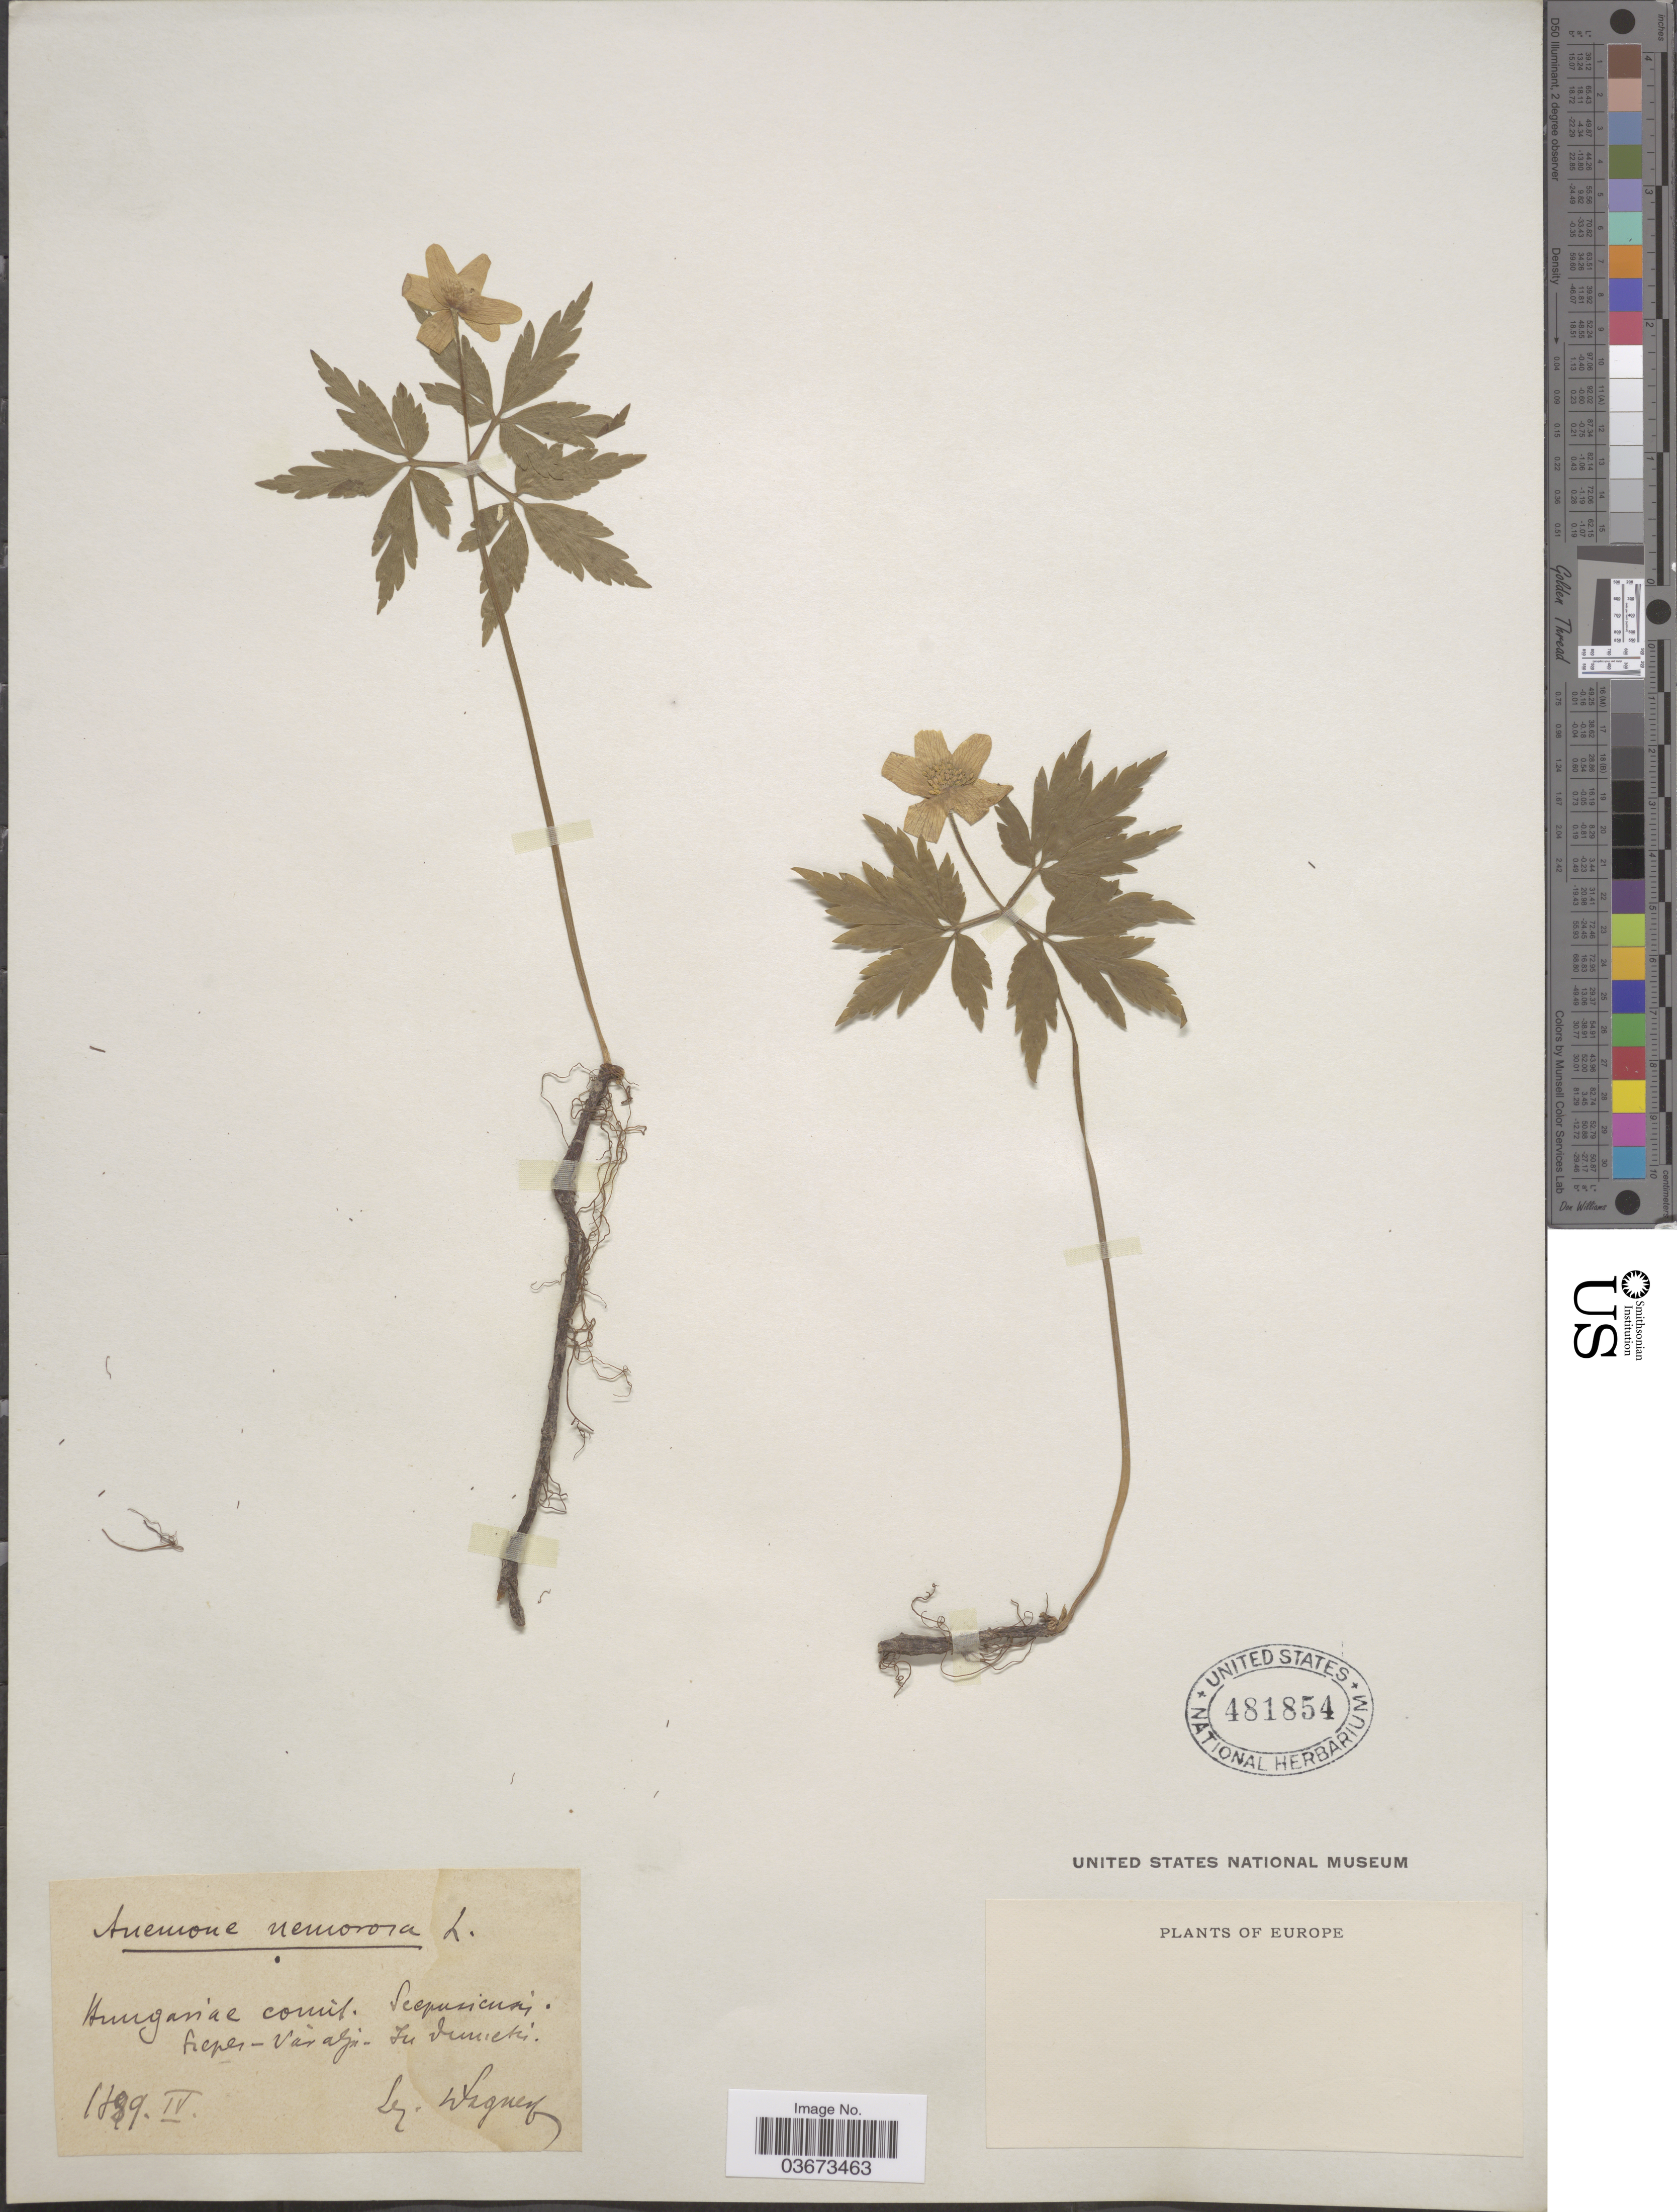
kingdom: Plantae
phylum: Tracheophyta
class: Magnoliopsida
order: Ranunculales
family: Ranunculaceae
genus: Anemone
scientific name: Anemone nemorosa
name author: L.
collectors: -- Wagner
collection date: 1889-04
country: Hungary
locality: Hungariae comit. Scopusicusis fiepes-Vàradju. [interpreted]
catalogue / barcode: US 481854